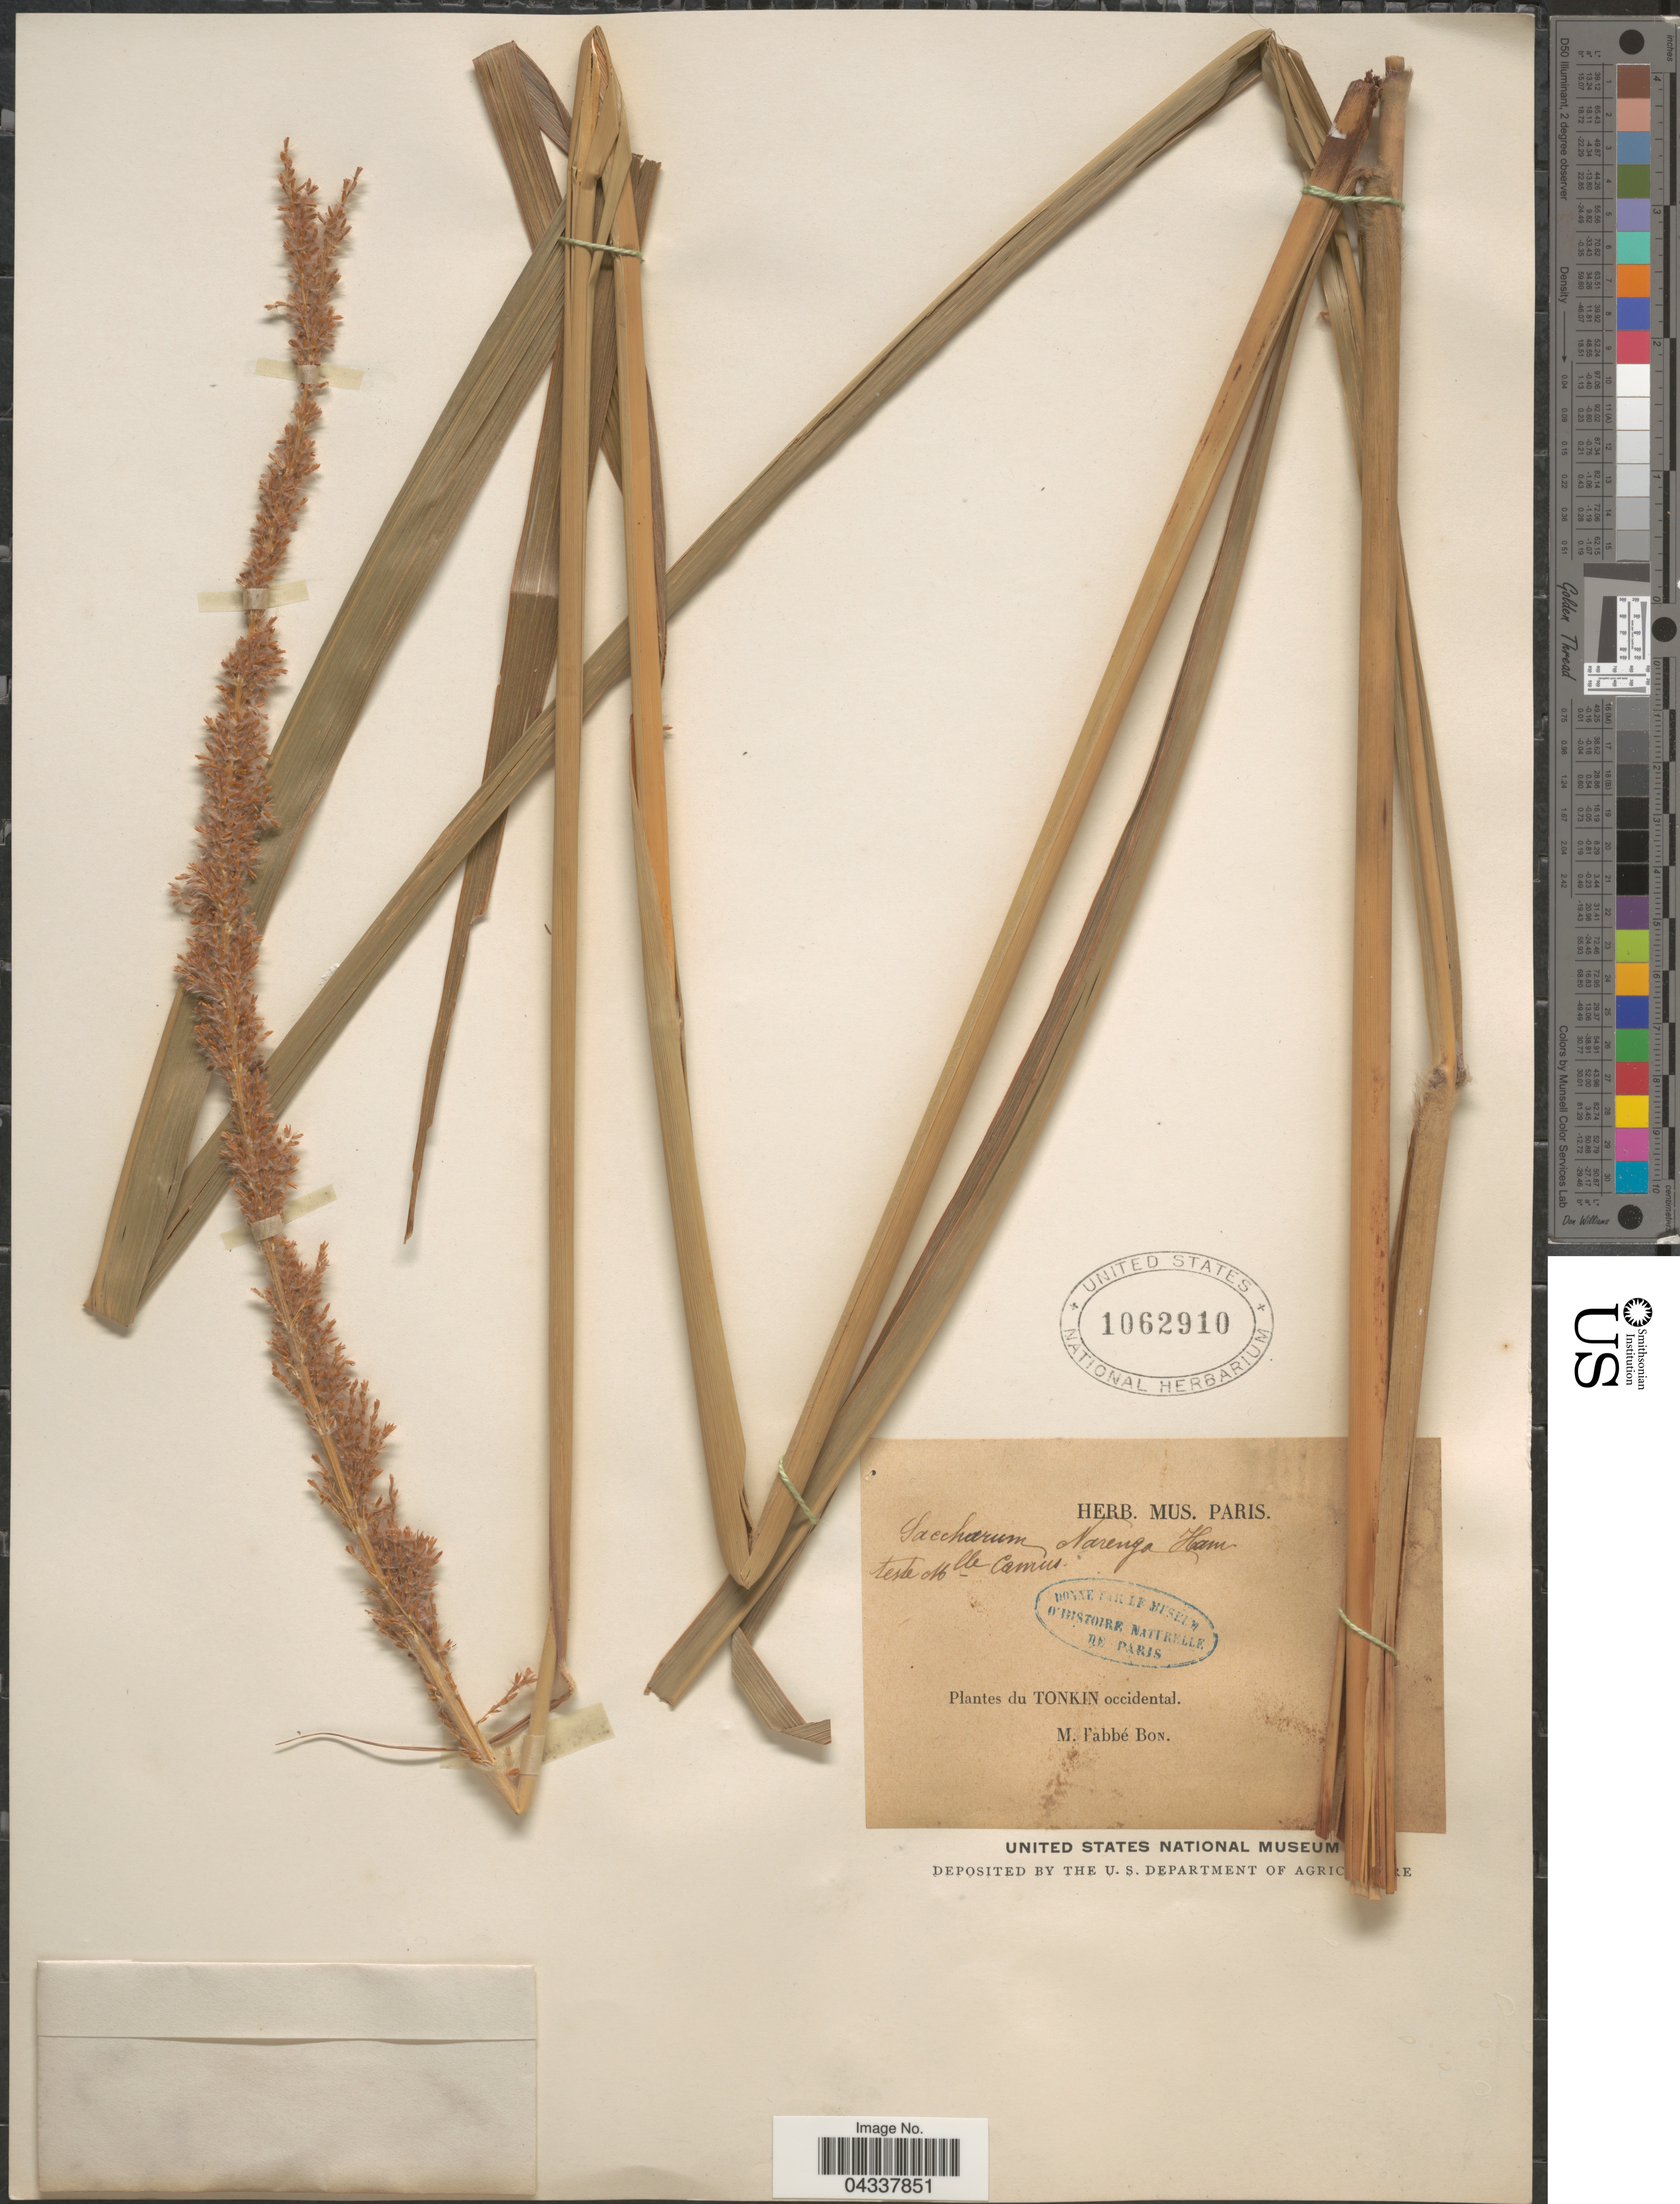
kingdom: Plantae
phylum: Tracheophyta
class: Liliopsida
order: Poales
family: Poaceae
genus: Narenga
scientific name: Narenga porphyrocoma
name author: (Hance) Bor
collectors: H. F. Bon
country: Vietnam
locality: Tonkin occidental.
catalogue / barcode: US 1062910